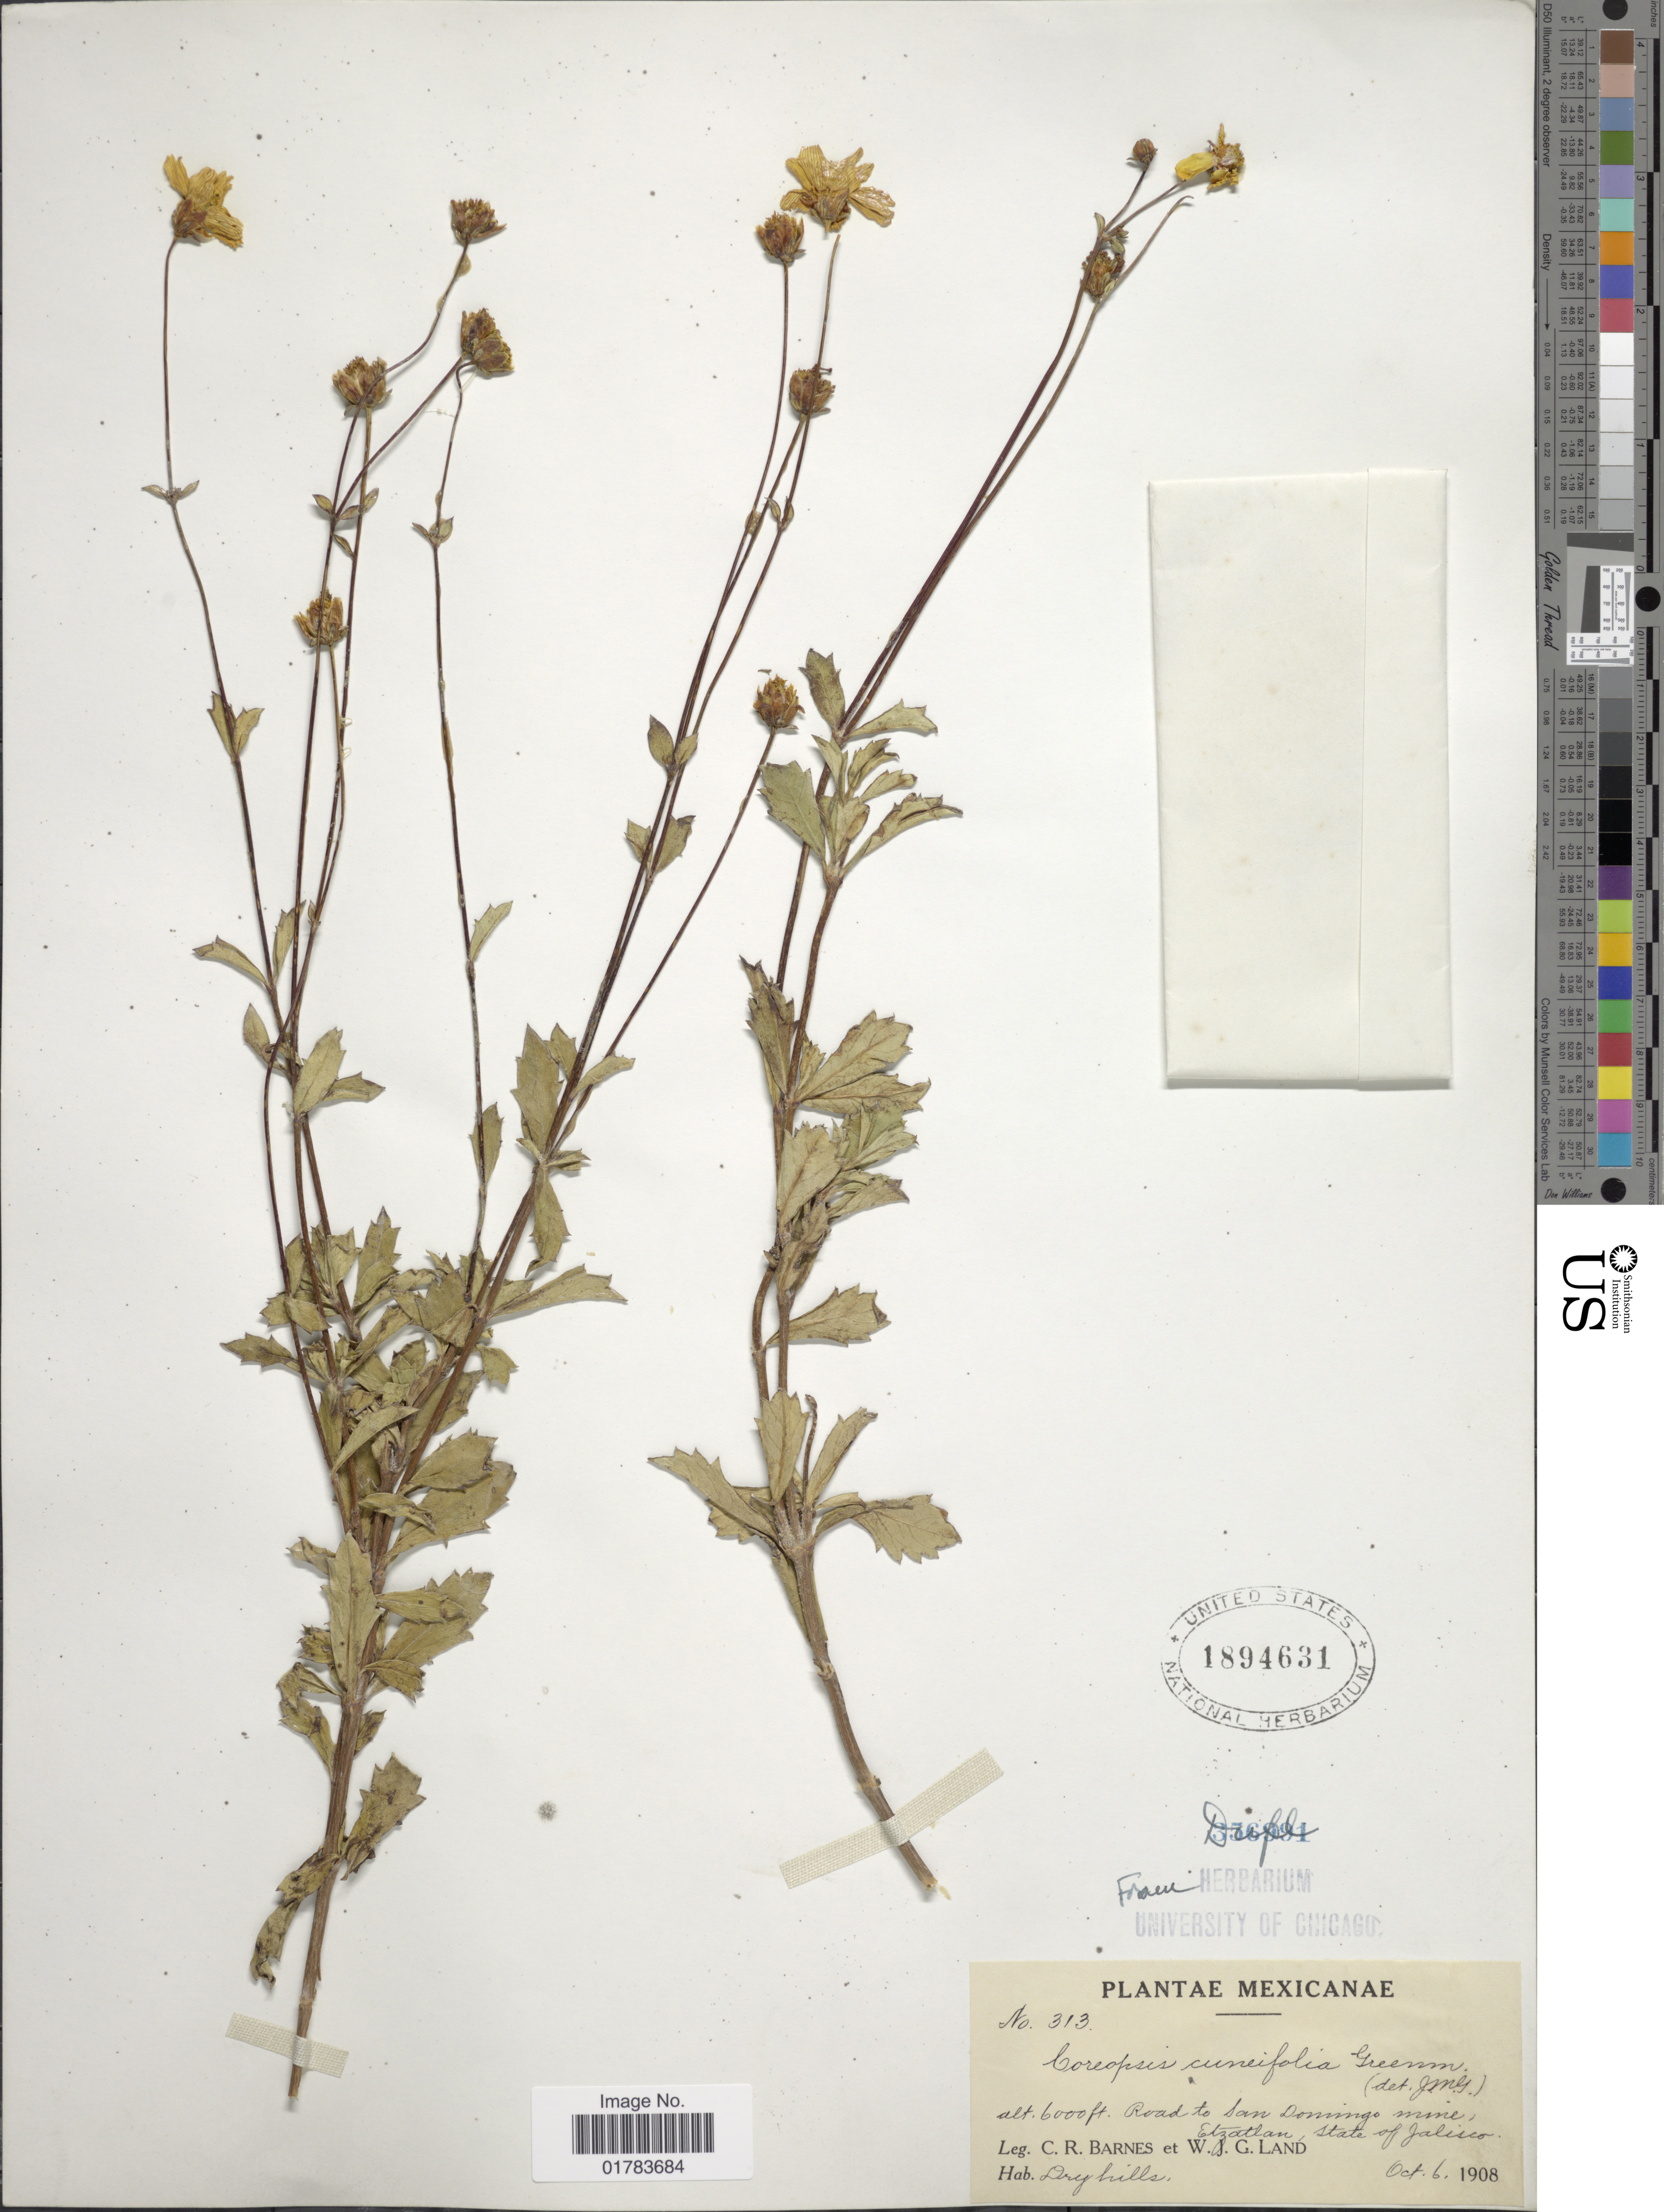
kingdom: Plantae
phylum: Tracheophyta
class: Magnoliopsida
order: Asterales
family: Asteraceae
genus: Coreopsis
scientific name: Coreopsis cuneifolia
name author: Greenm.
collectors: C. R. Barnes & W. J. G. Land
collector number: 313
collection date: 1908-10-06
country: Mexico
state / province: Jalisco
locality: Road to San Domingo mine, Etzatlan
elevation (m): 1829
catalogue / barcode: US 1894631